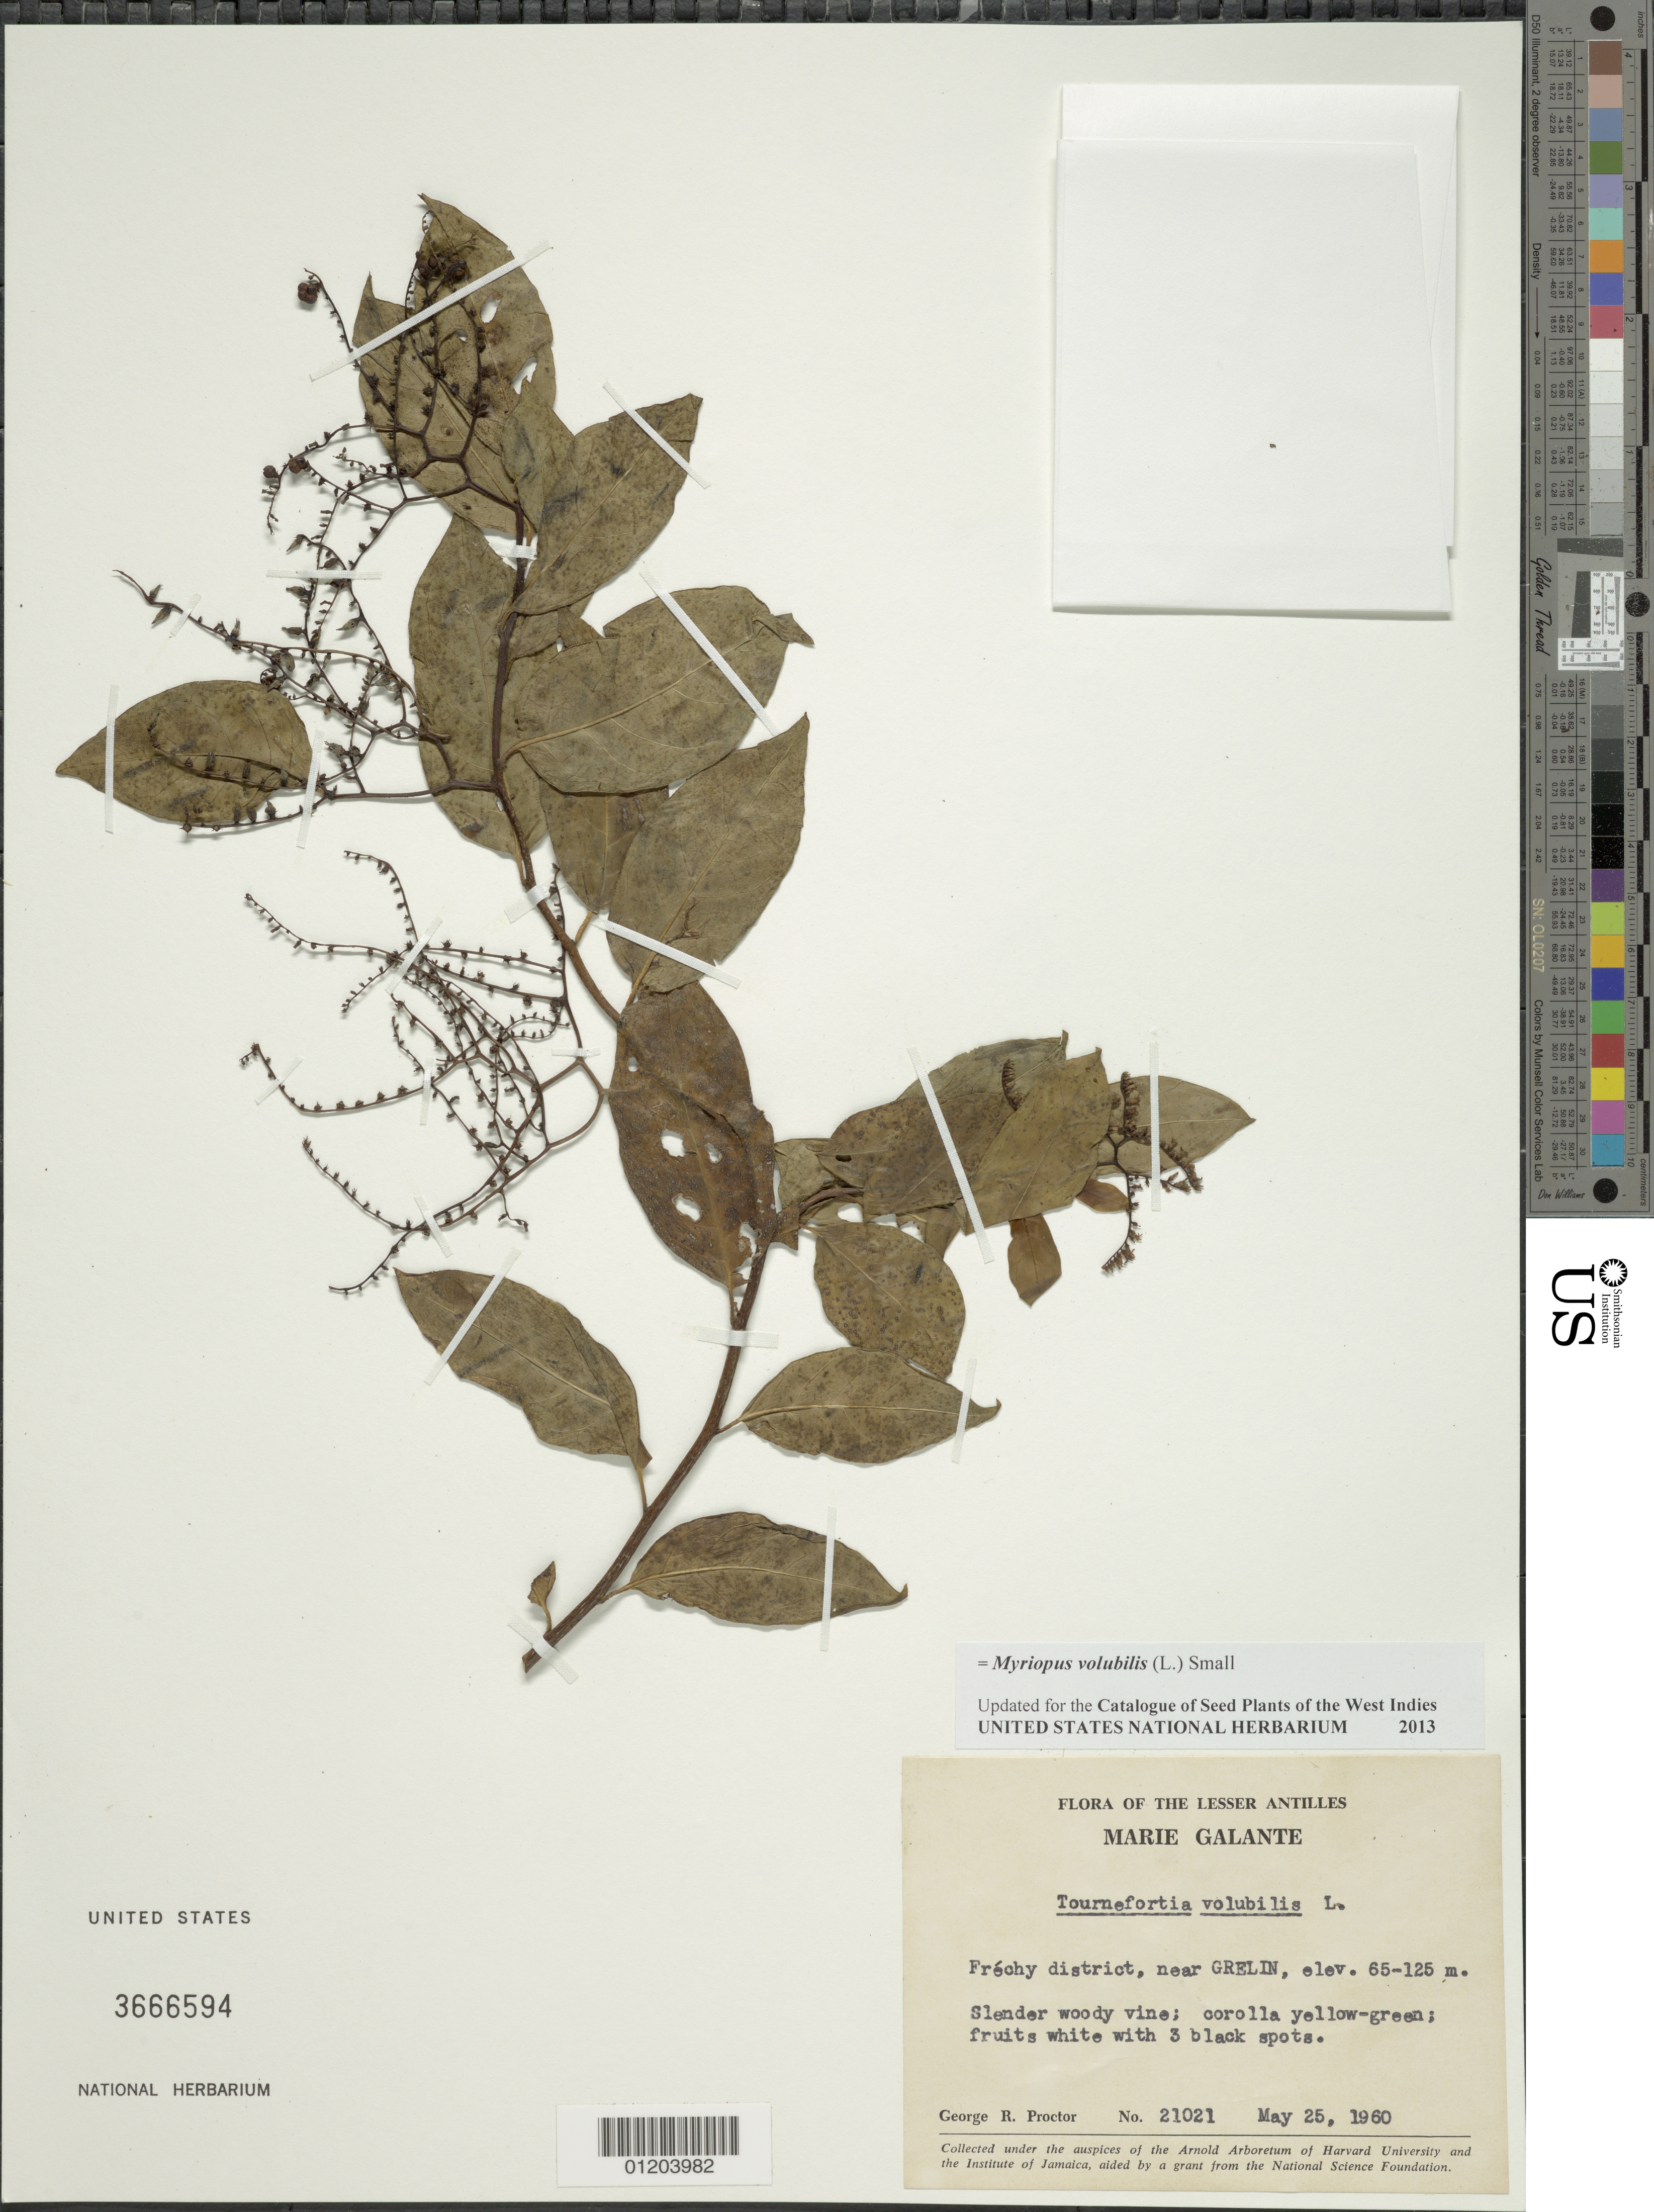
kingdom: Plantae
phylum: Tracheophyta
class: Magnoliopsida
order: Boraginales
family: Heliotropiaceae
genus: Myriopus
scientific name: Myriopus volubilis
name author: (L.) Small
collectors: G. R. Proctor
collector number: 21021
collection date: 1960-05-25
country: Guadeloupe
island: Marie Galante I.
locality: Fréchy District, near Grelin.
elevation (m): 20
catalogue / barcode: US 3666594